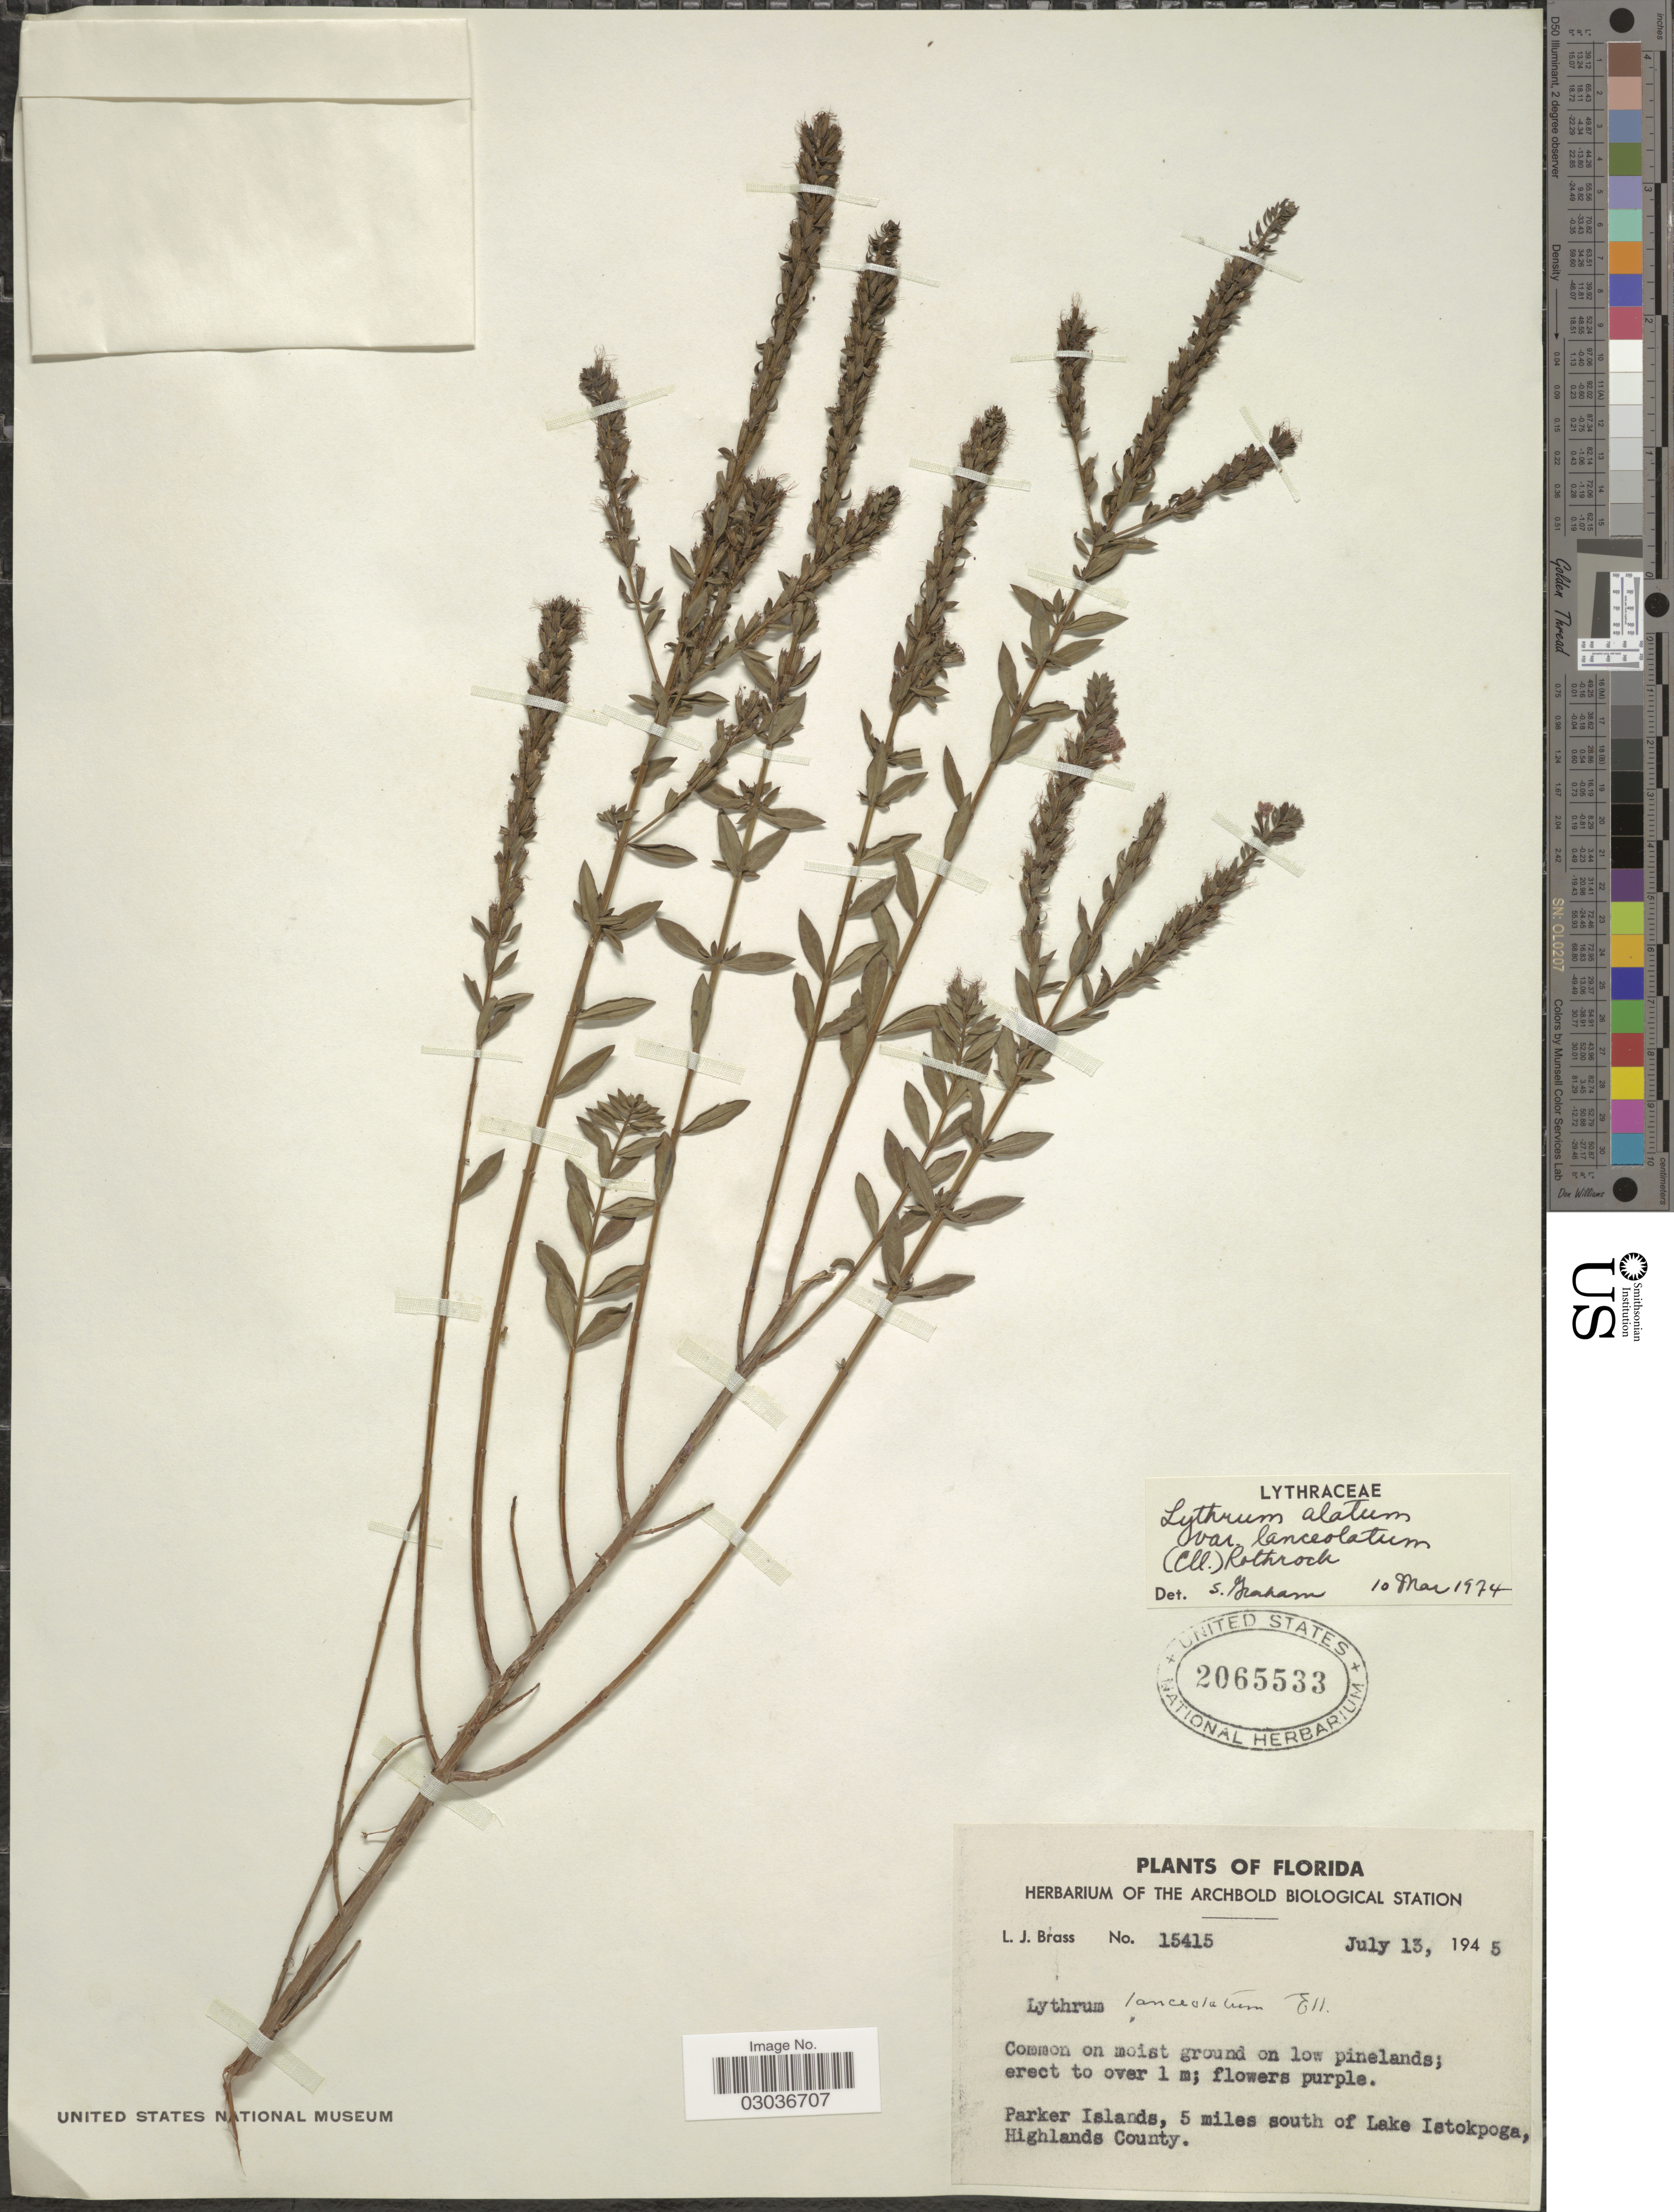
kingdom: Plantae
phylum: Tracheophyta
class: Magnoliopsida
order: Myrtales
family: Lythraceae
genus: Lythrum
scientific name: Lythrum alatum var. lanceolatum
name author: (Elliott) A. Gray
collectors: L. J. Brass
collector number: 15415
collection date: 1945-07-13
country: United States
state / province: Florida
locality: Parker Islands, 5 miles south of Lake Istokpoga, Highlands County.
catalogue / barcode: US 2065533